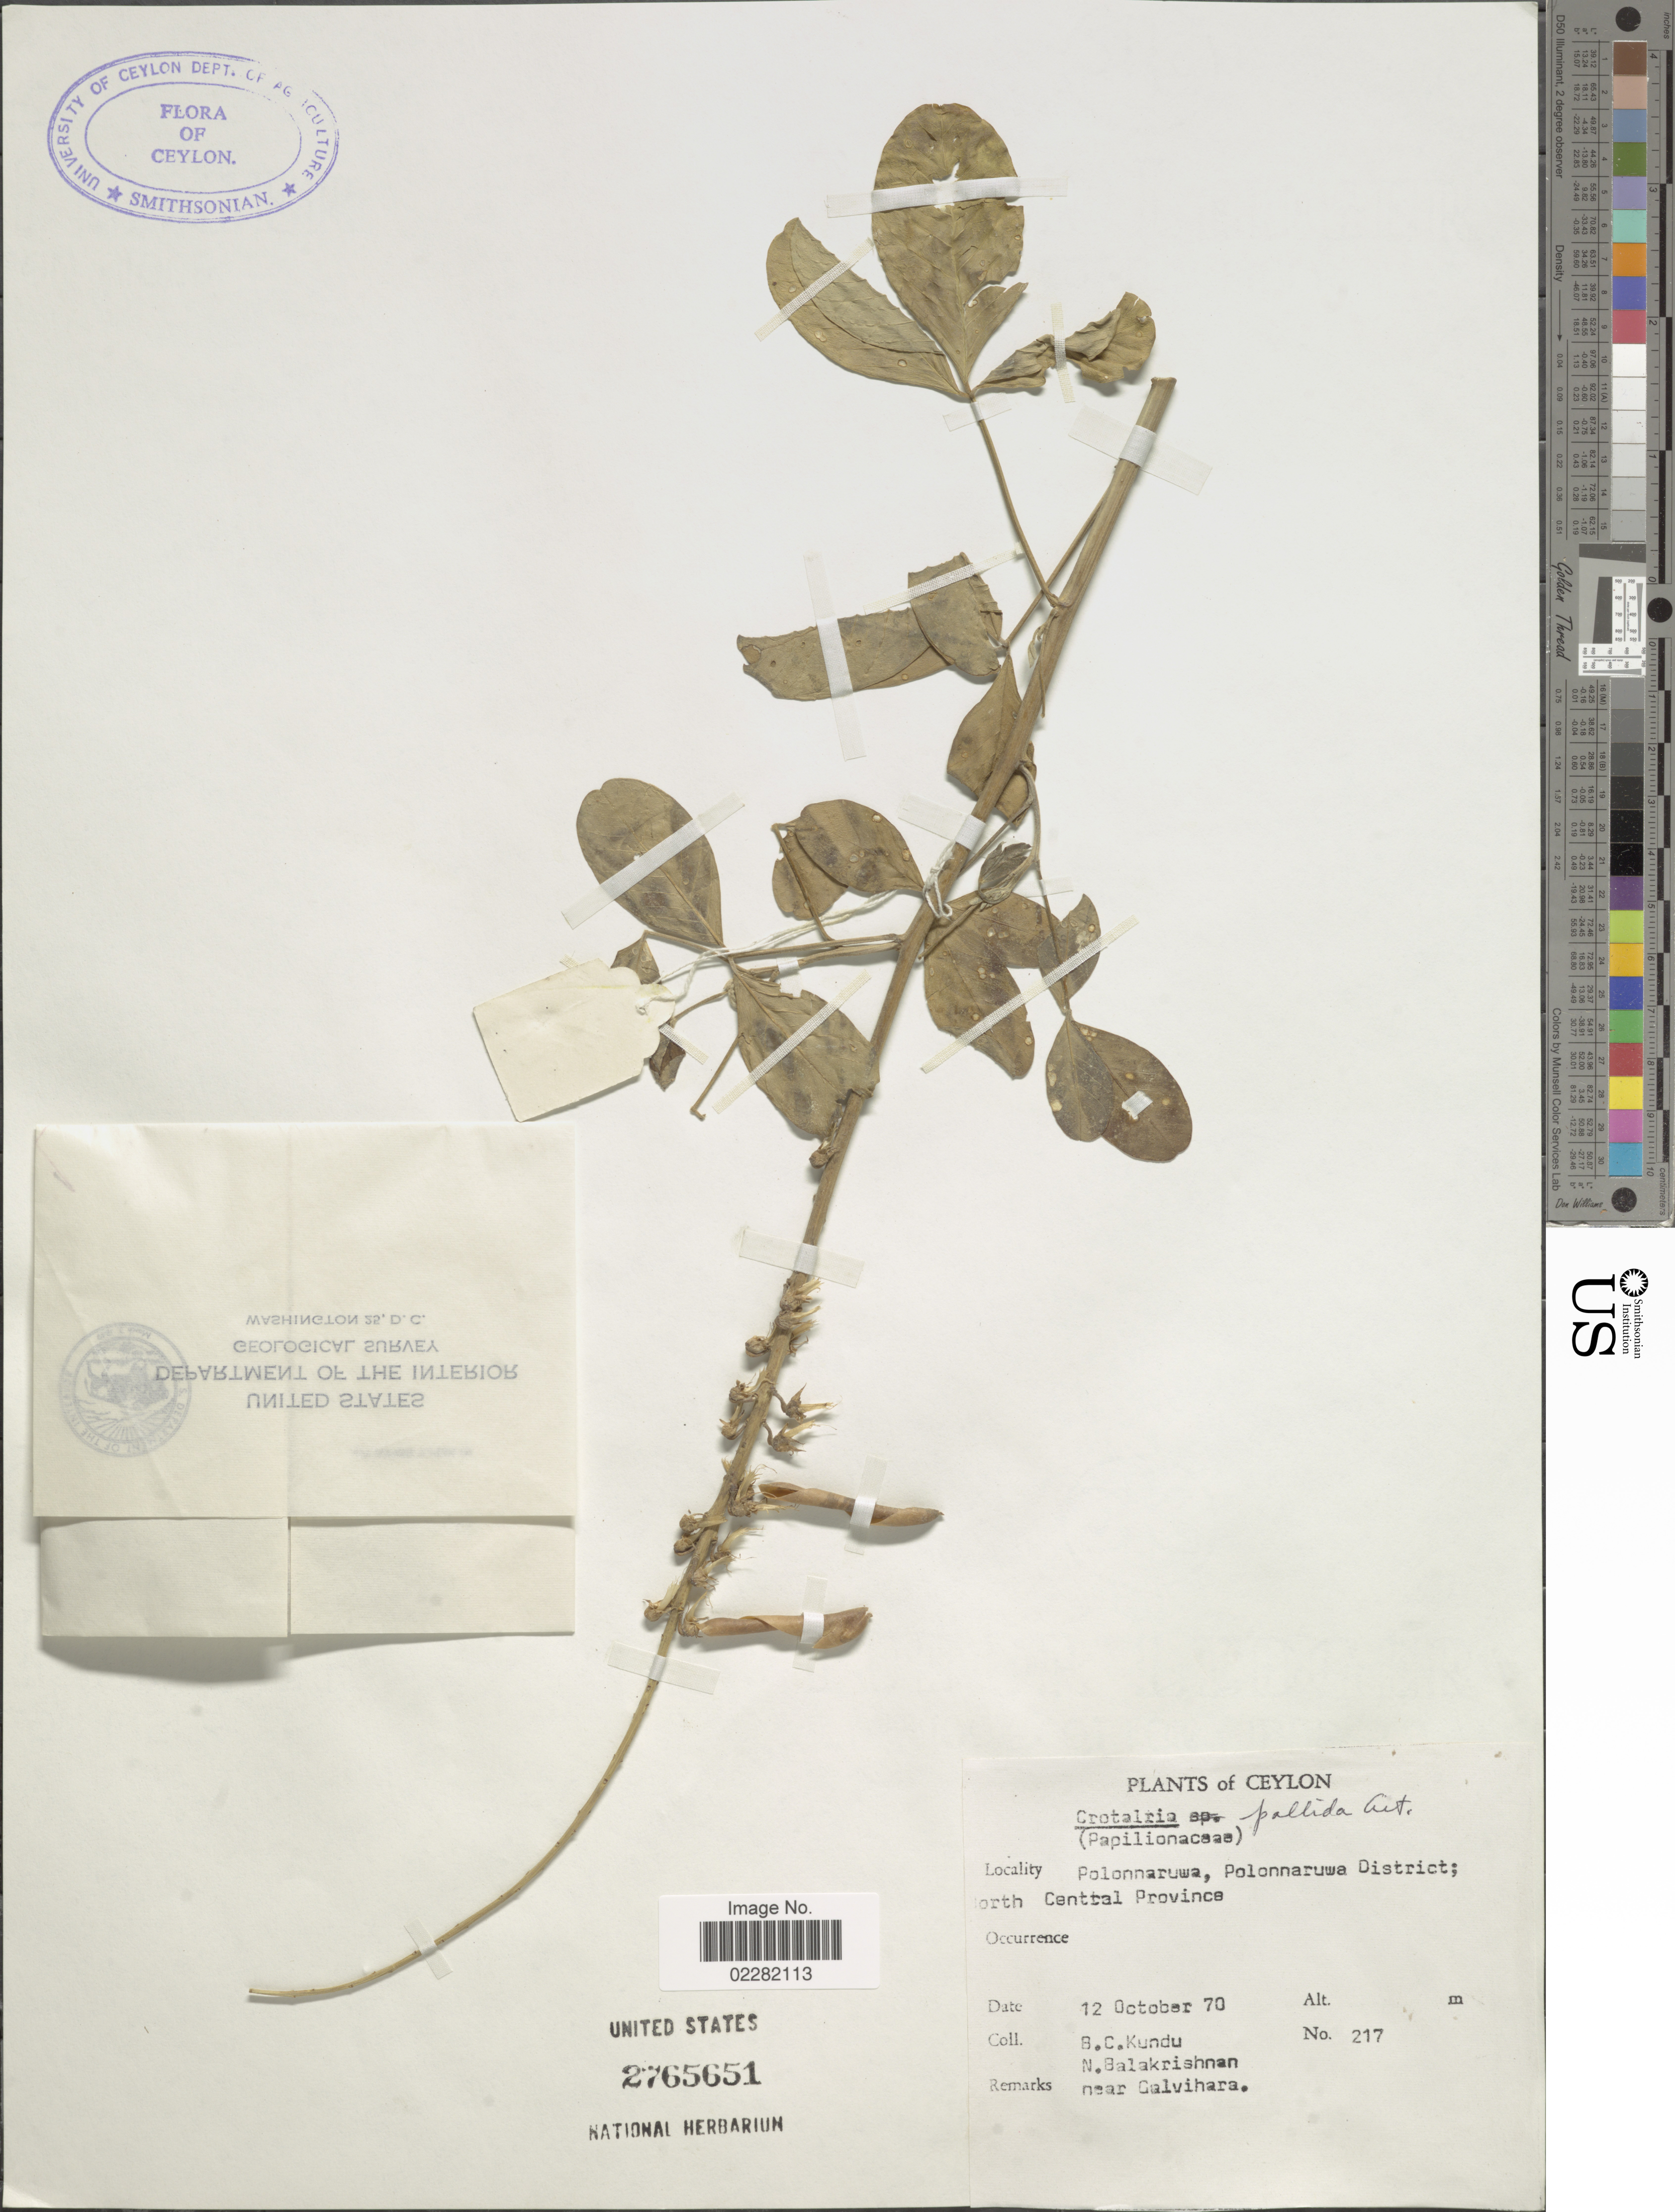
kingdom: Plantae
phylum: Tracheophyta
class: Magnoliopsida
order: Fabales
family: Fabaceae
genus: Crotalaria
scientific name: Crotalaria pallida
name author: Aiton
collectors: B. C. Kundu & N. Balakrishnan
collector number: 217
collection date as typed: Transcribed d/m/y: 12/10/70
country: Sri Lanka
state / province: North Central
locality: Ceylon, Polonnaruwa Polonnaruwa District, near Galvihara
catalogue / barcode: US 2765651